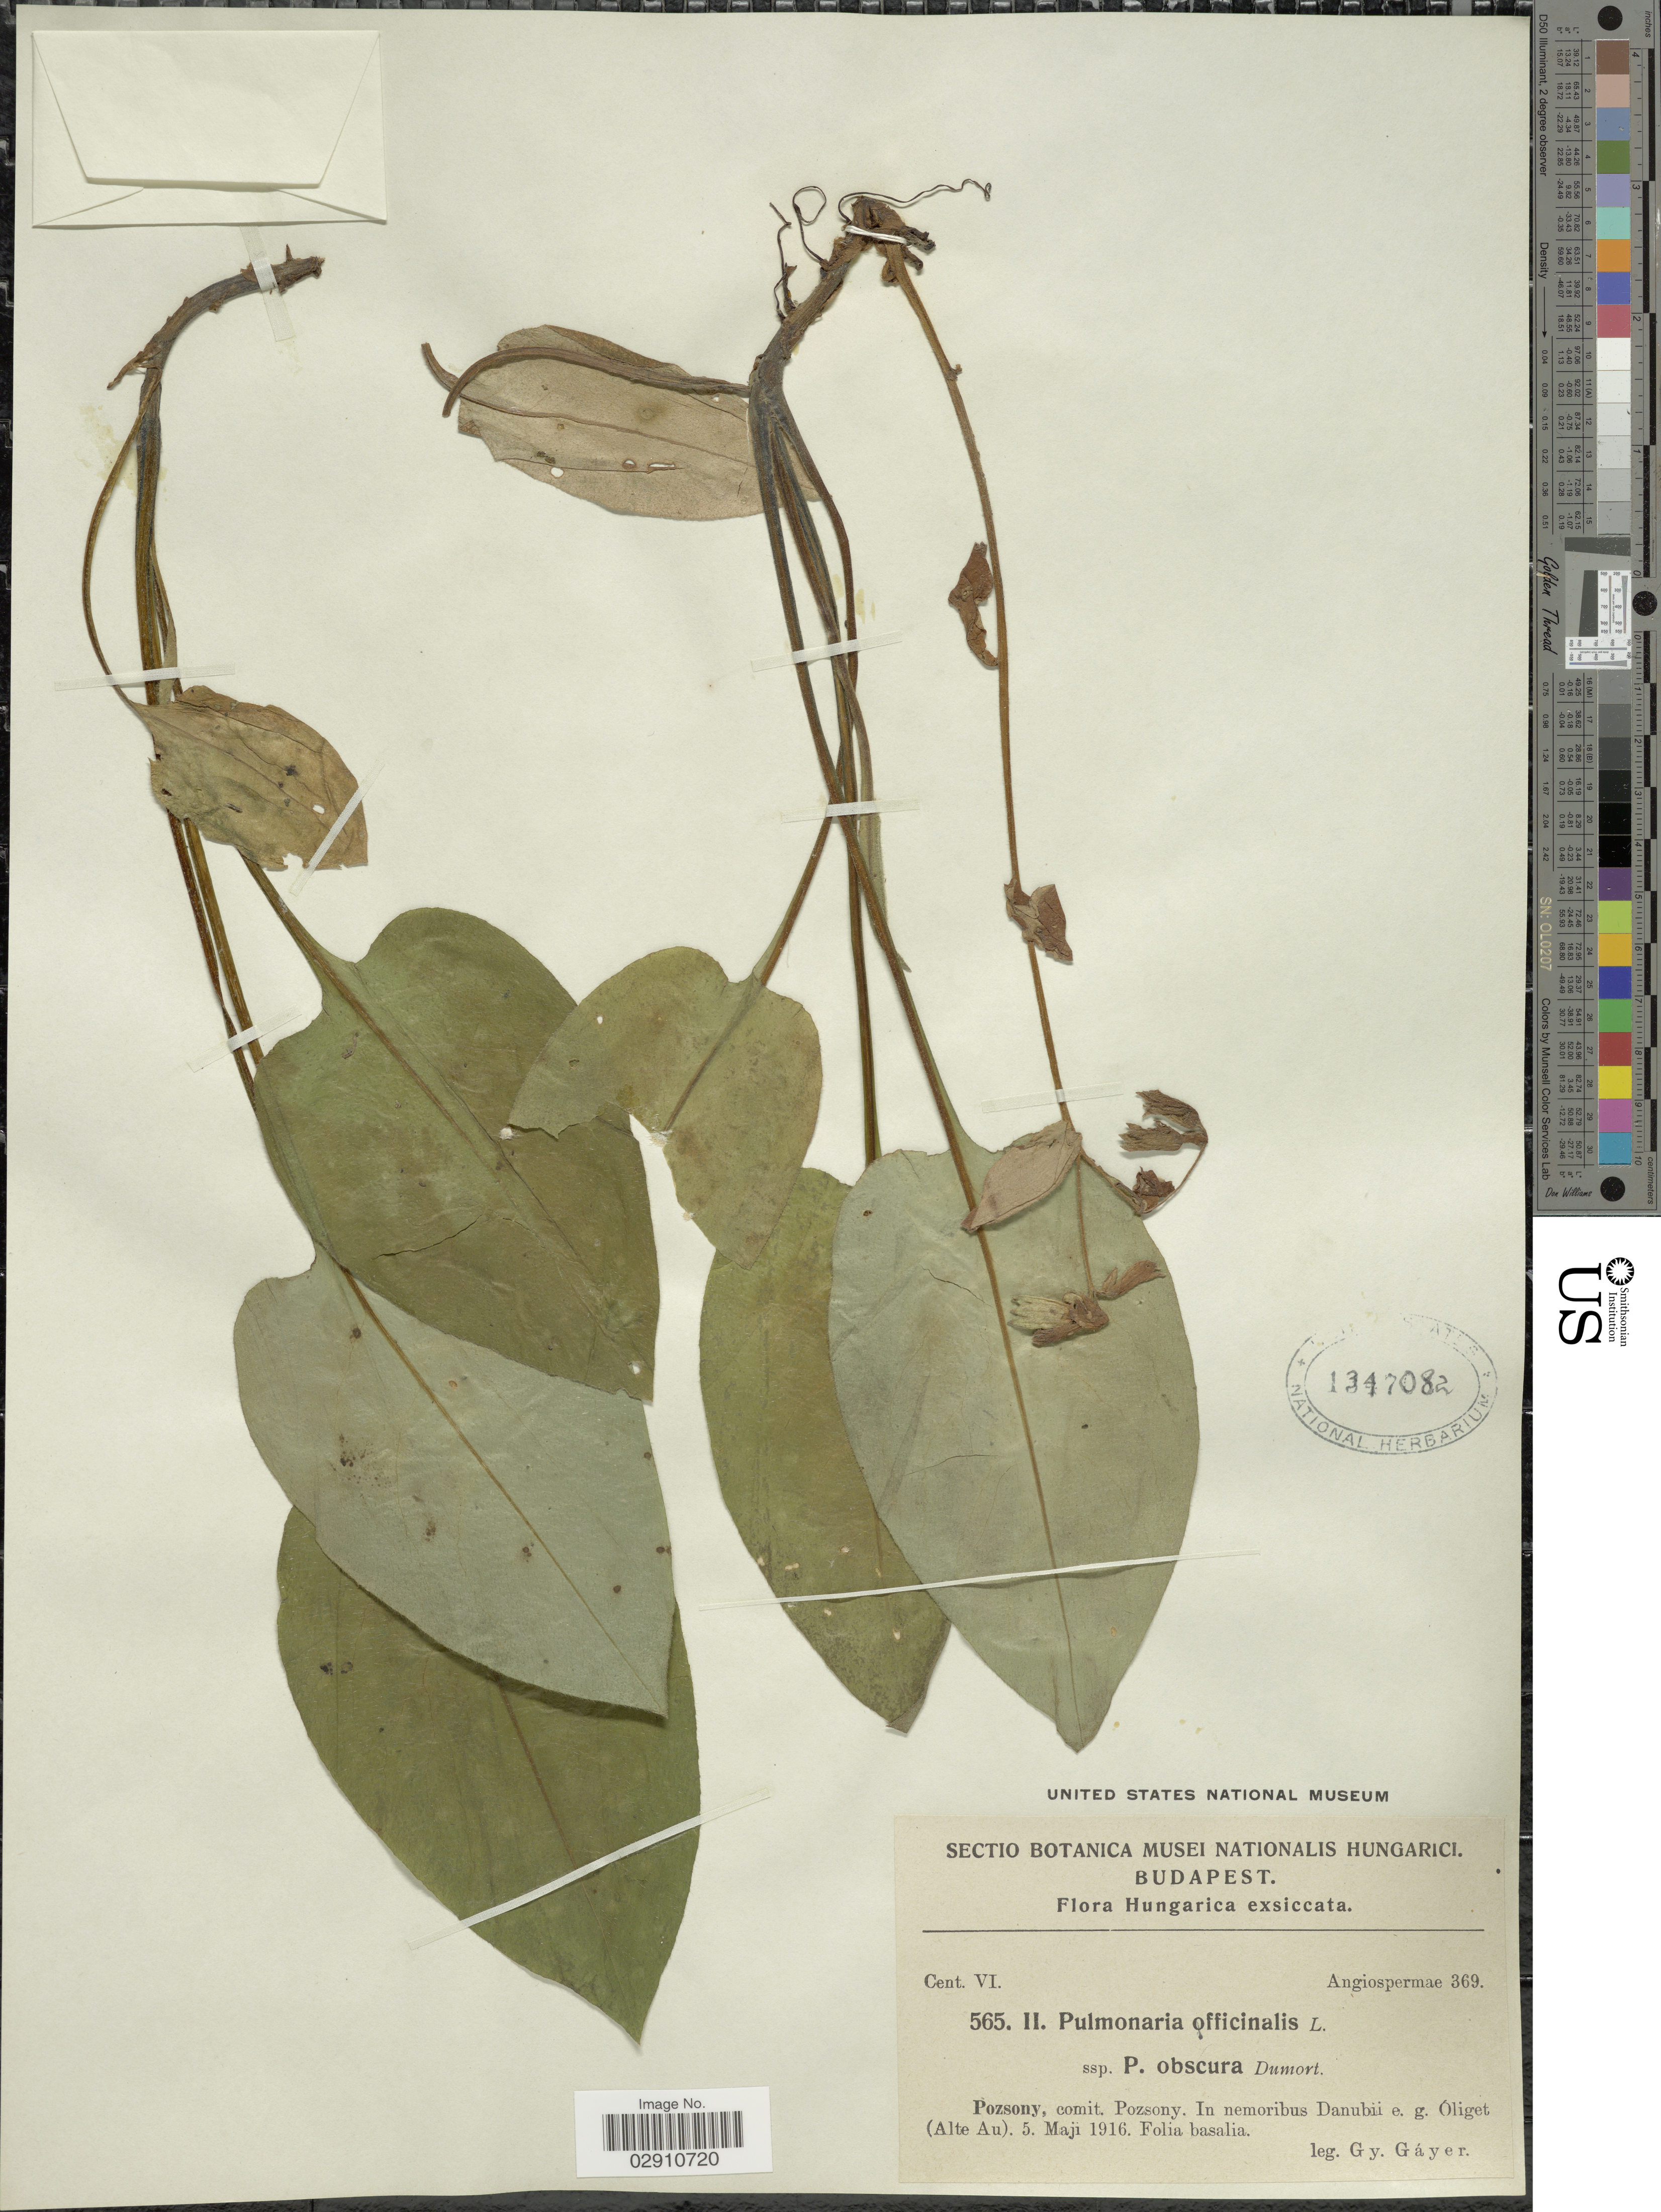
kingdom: Plantae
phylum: Tracheophyta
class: Magnoliopsida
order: Boraginales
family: Boraginaceae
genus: Pulmonaria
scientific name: Pulmonaria officinalis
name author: L.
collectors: G. Gáyer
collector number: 565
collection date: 1916-05-05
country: Hungary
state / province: Budapest, Capital District of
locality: Pozsony, comit. Pozsony. In nemoribus Danubii e.g. Oliget (Alte Au).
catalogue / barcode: US 1347082